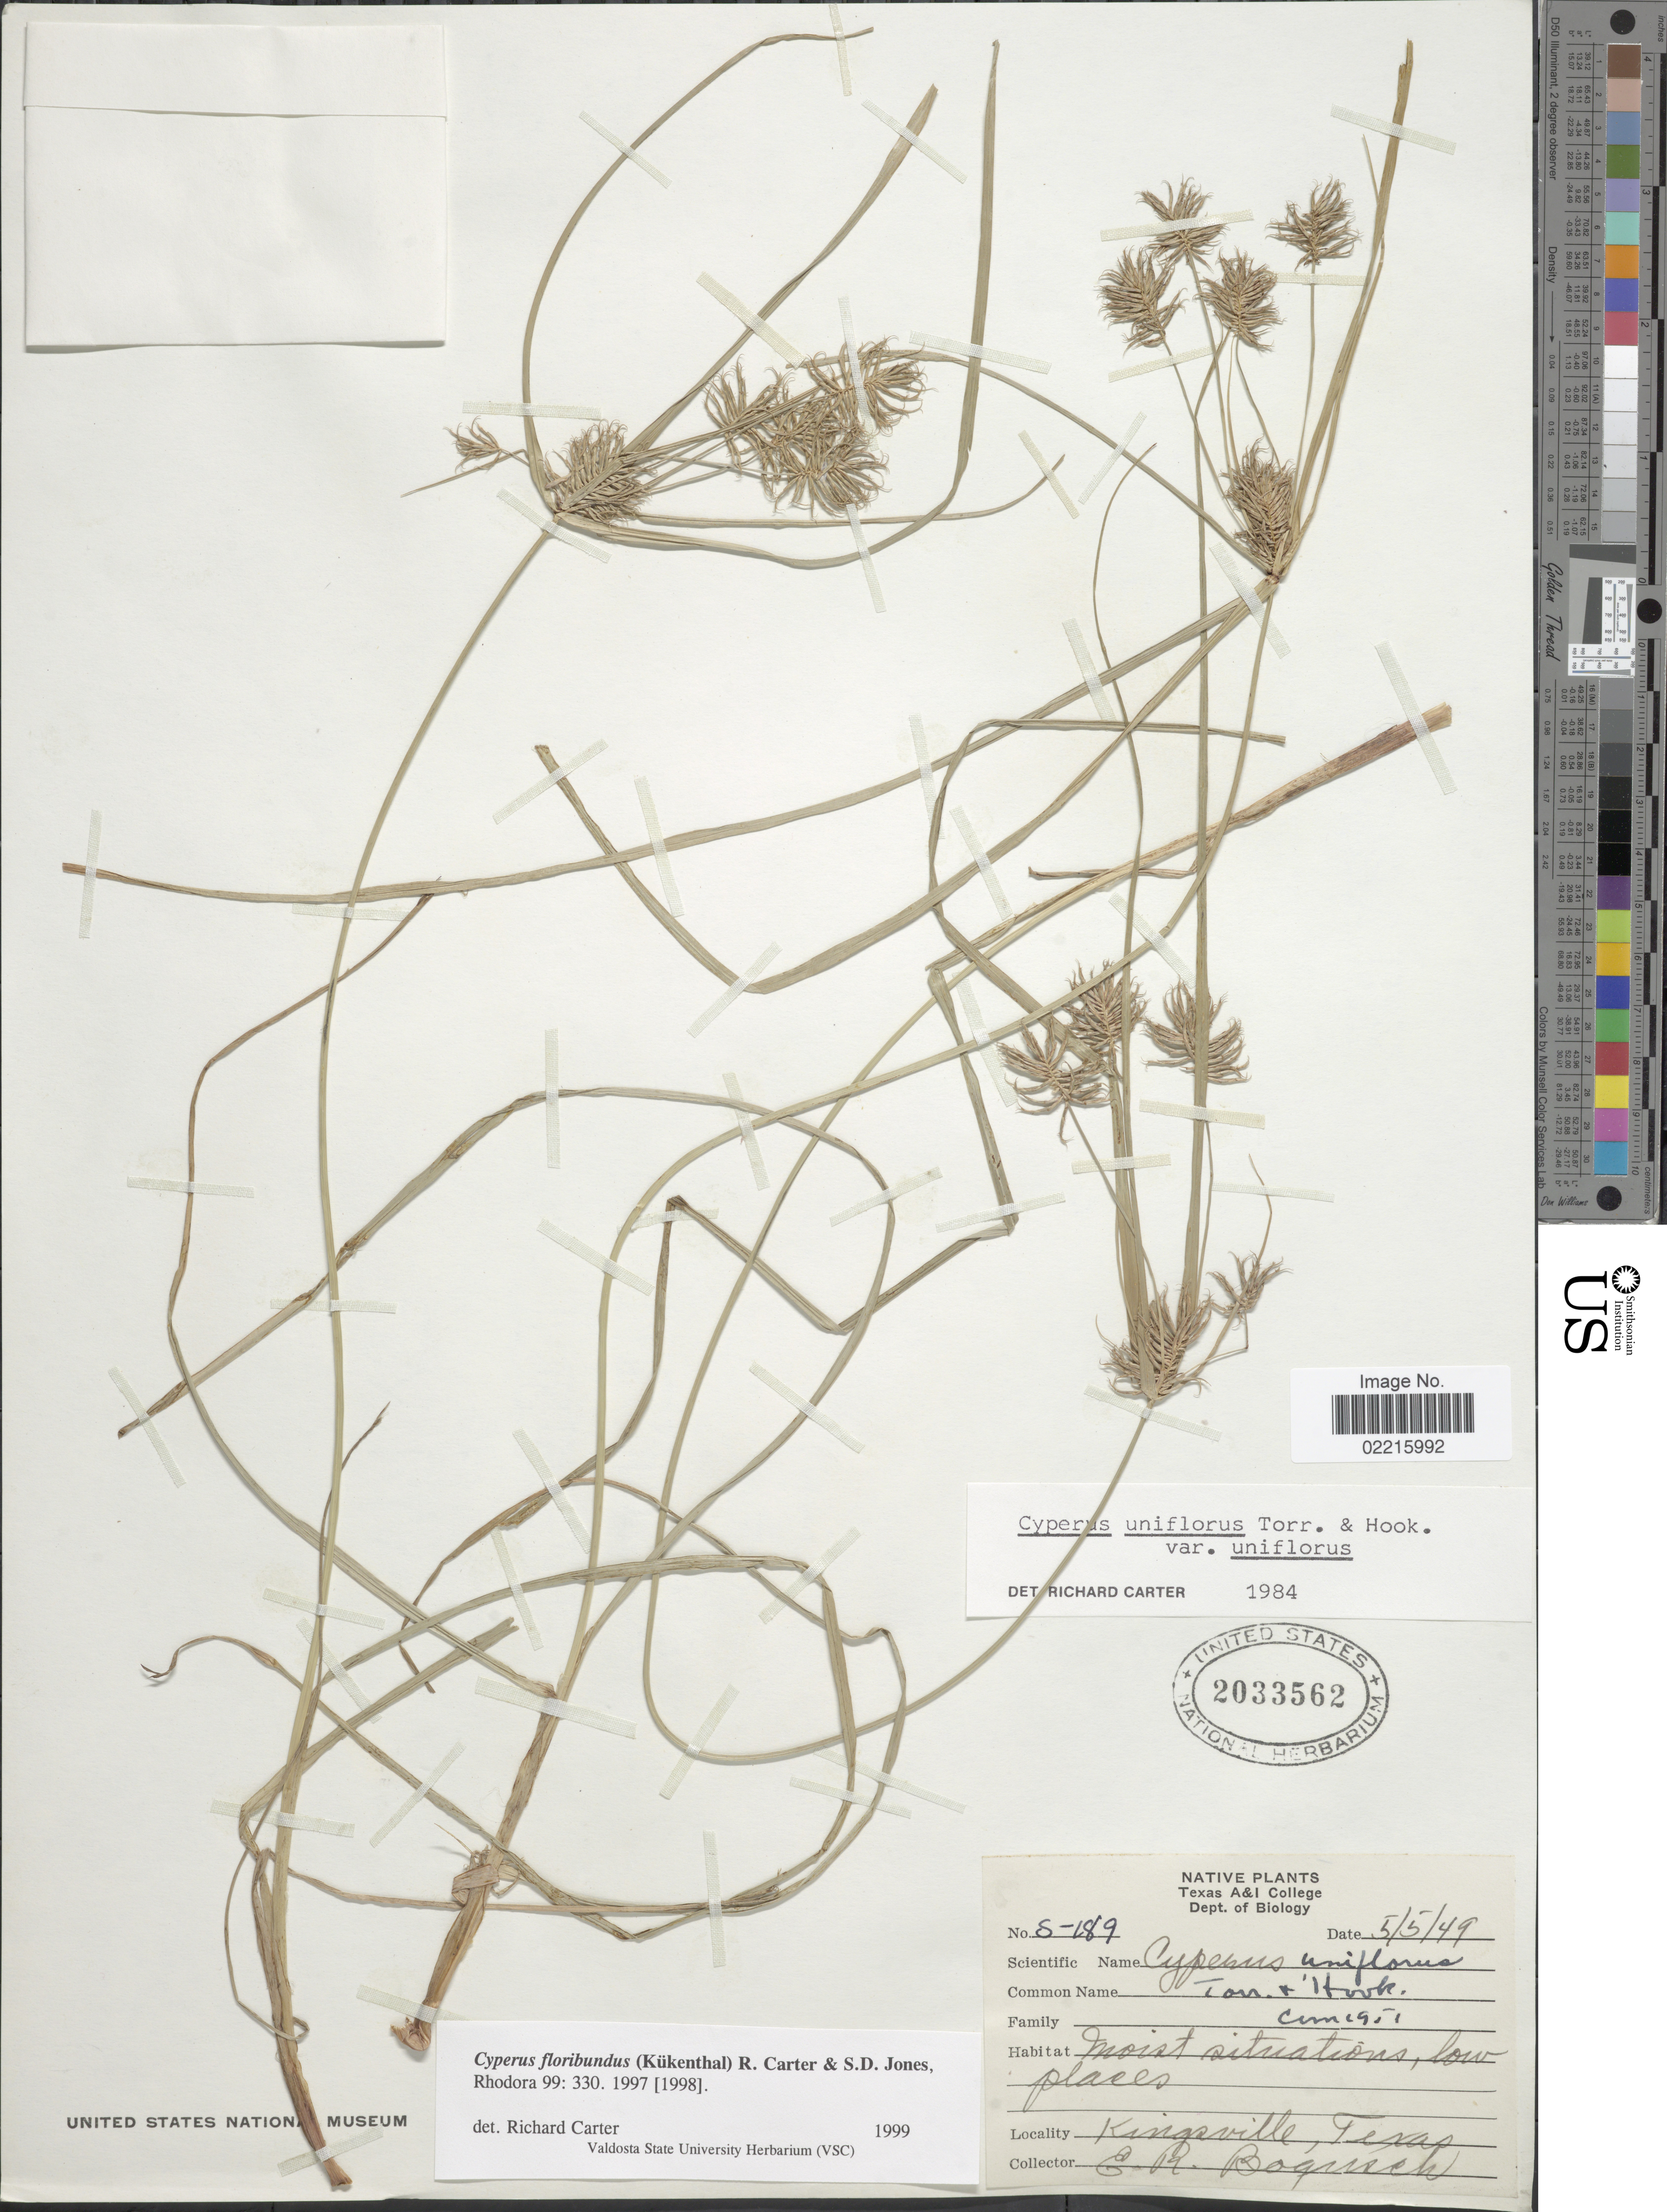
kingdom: Plantae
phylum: Tracheophyta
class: Liliopsida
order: Poales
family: Cyperaceae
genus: Cyperus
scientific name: Cyperus floribundus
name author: (Kük.) R. Carter & S.D. Jones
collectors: E. Bognach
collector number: S-189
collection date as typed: Transcribed d/m/y: 5/5/49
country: United States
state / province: Texas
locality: Kingsville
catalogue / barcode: US 2033562